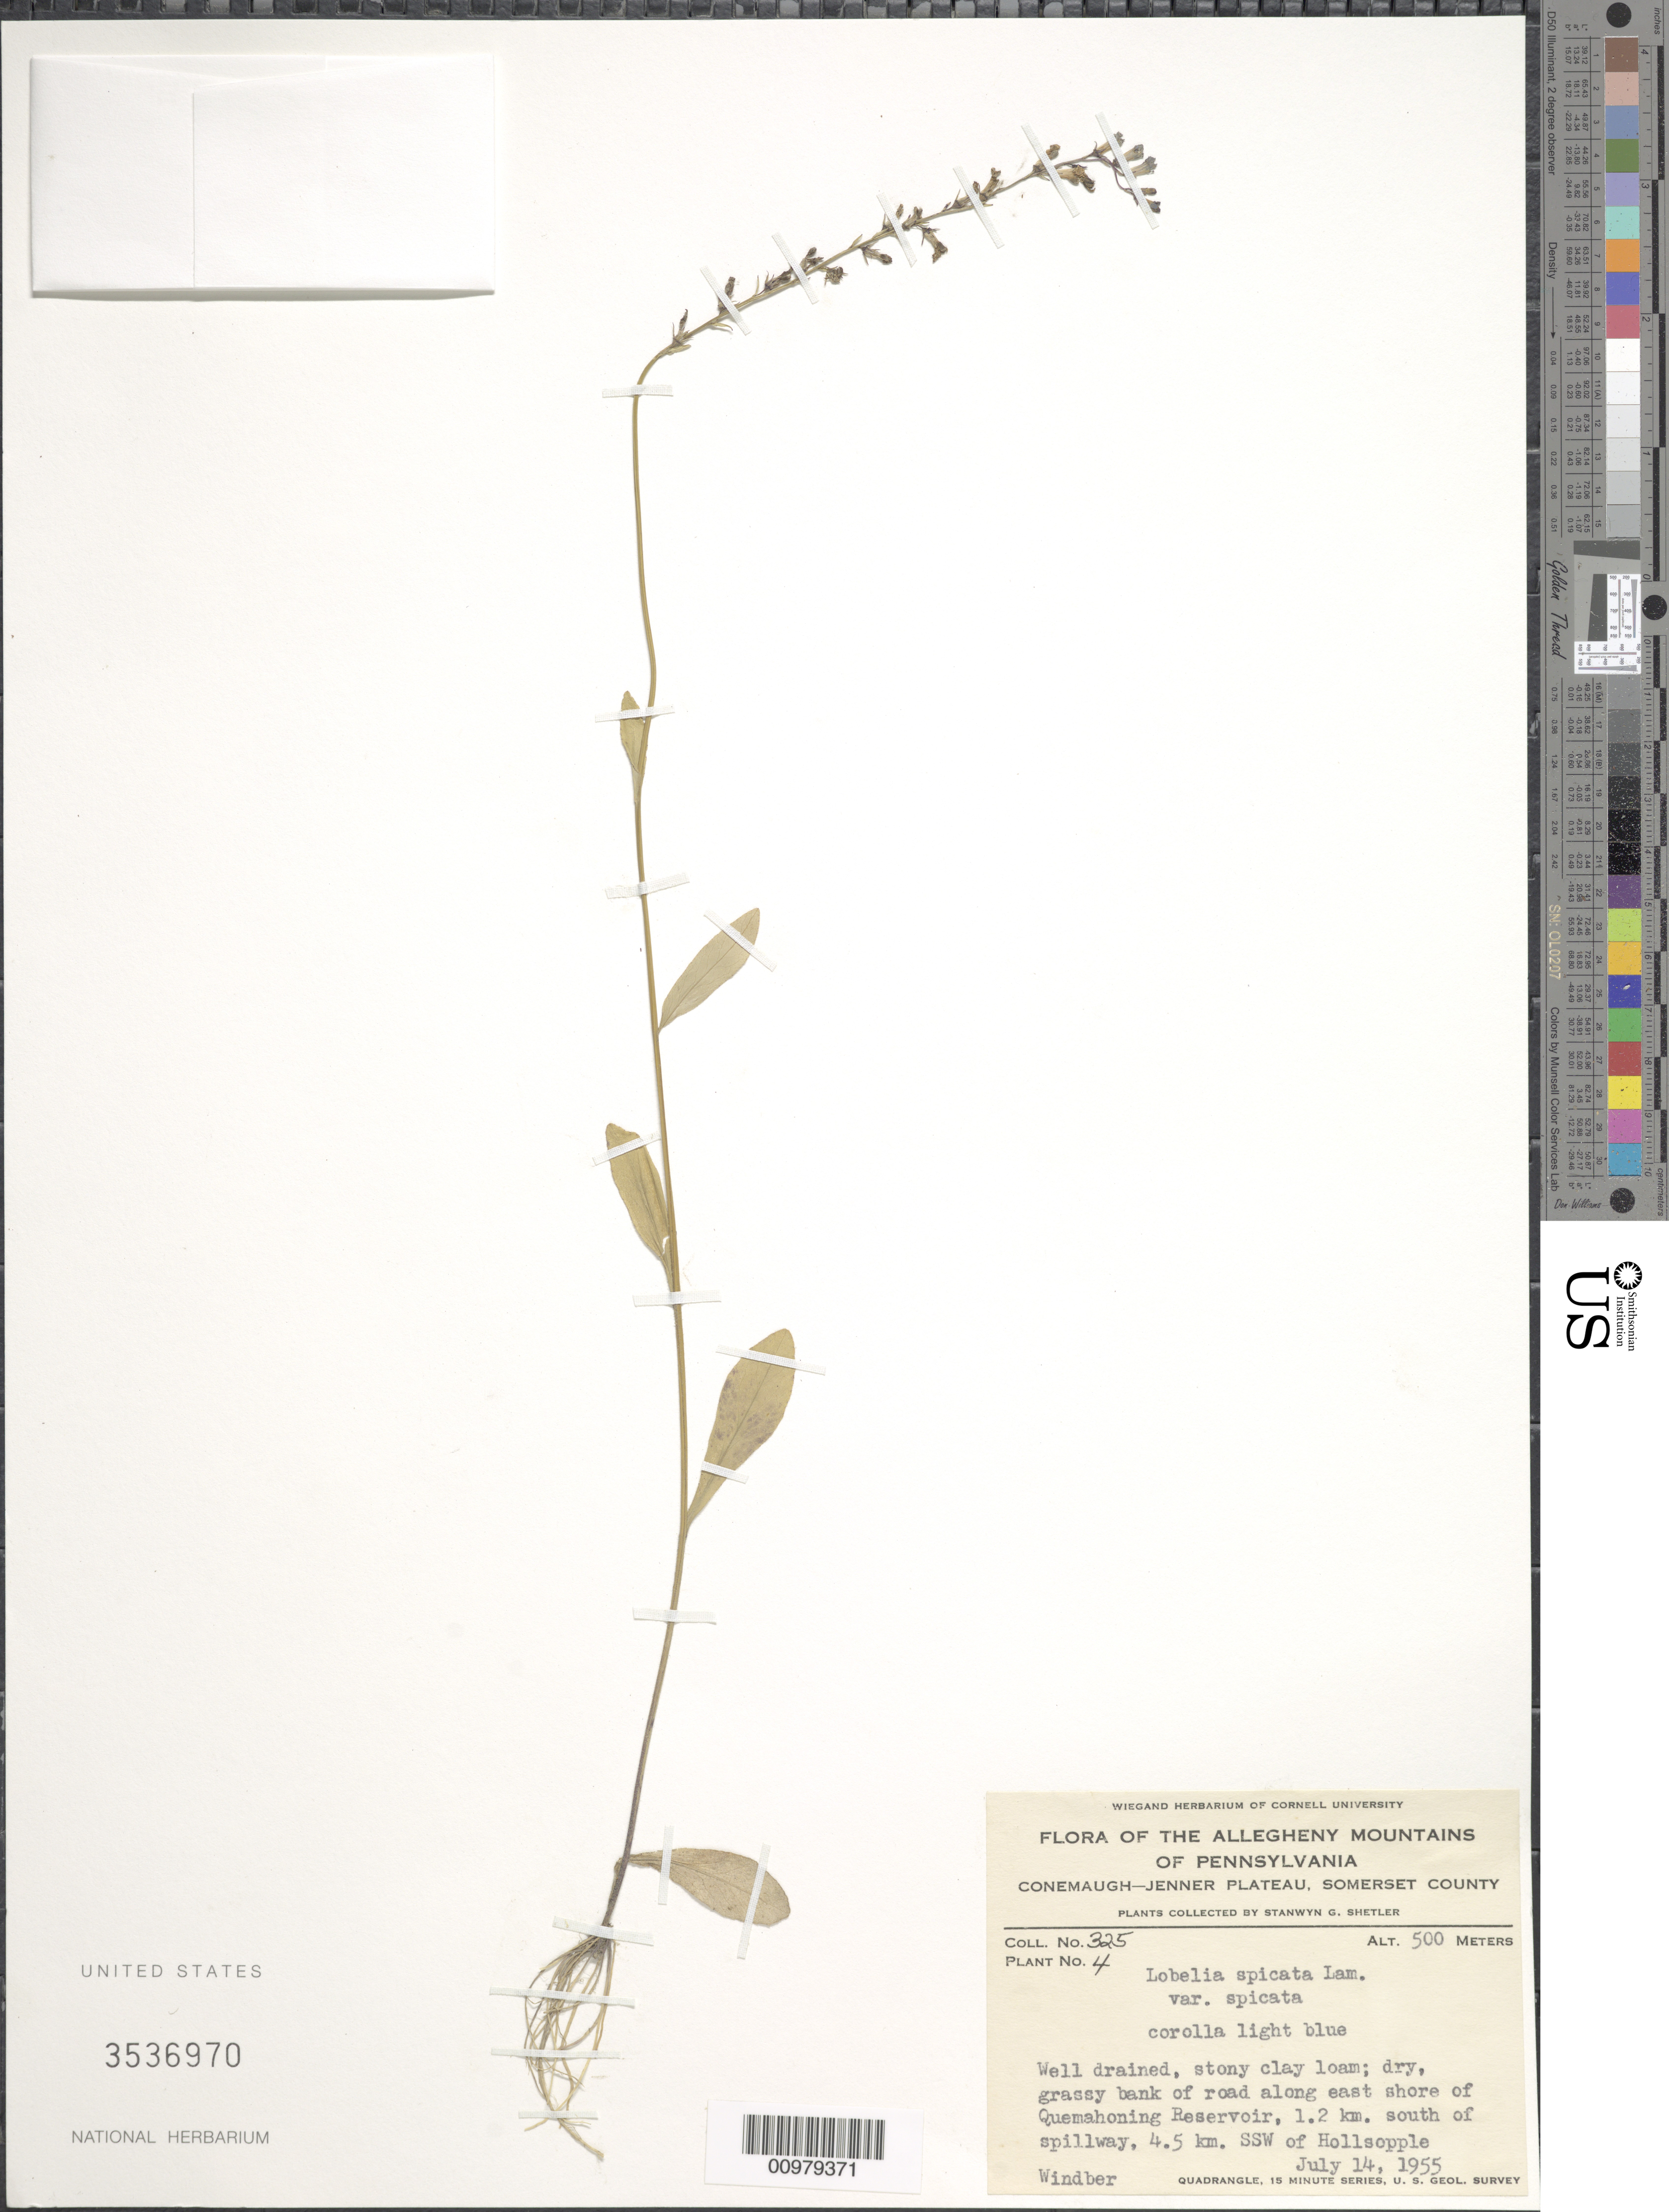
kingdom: Plantae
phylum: Tracheophyta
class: Magnoliopsida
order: Asterales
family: Campanulaceae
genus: Lobelia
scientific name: Lobelia spicata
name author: Lam.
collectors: S. Shetler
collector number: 325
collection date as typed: July 14, 1955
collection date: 1955-07-14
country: United States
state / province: Pennsylvania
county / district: Somerset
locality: Along east Shore of Quemahoning Reservoir, 1.2 km south of spillway, 4.5 km SSW of Hollsopple.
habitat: Well drained stony clay loam. Dry grassy bank of road.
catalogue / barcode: US 3536970